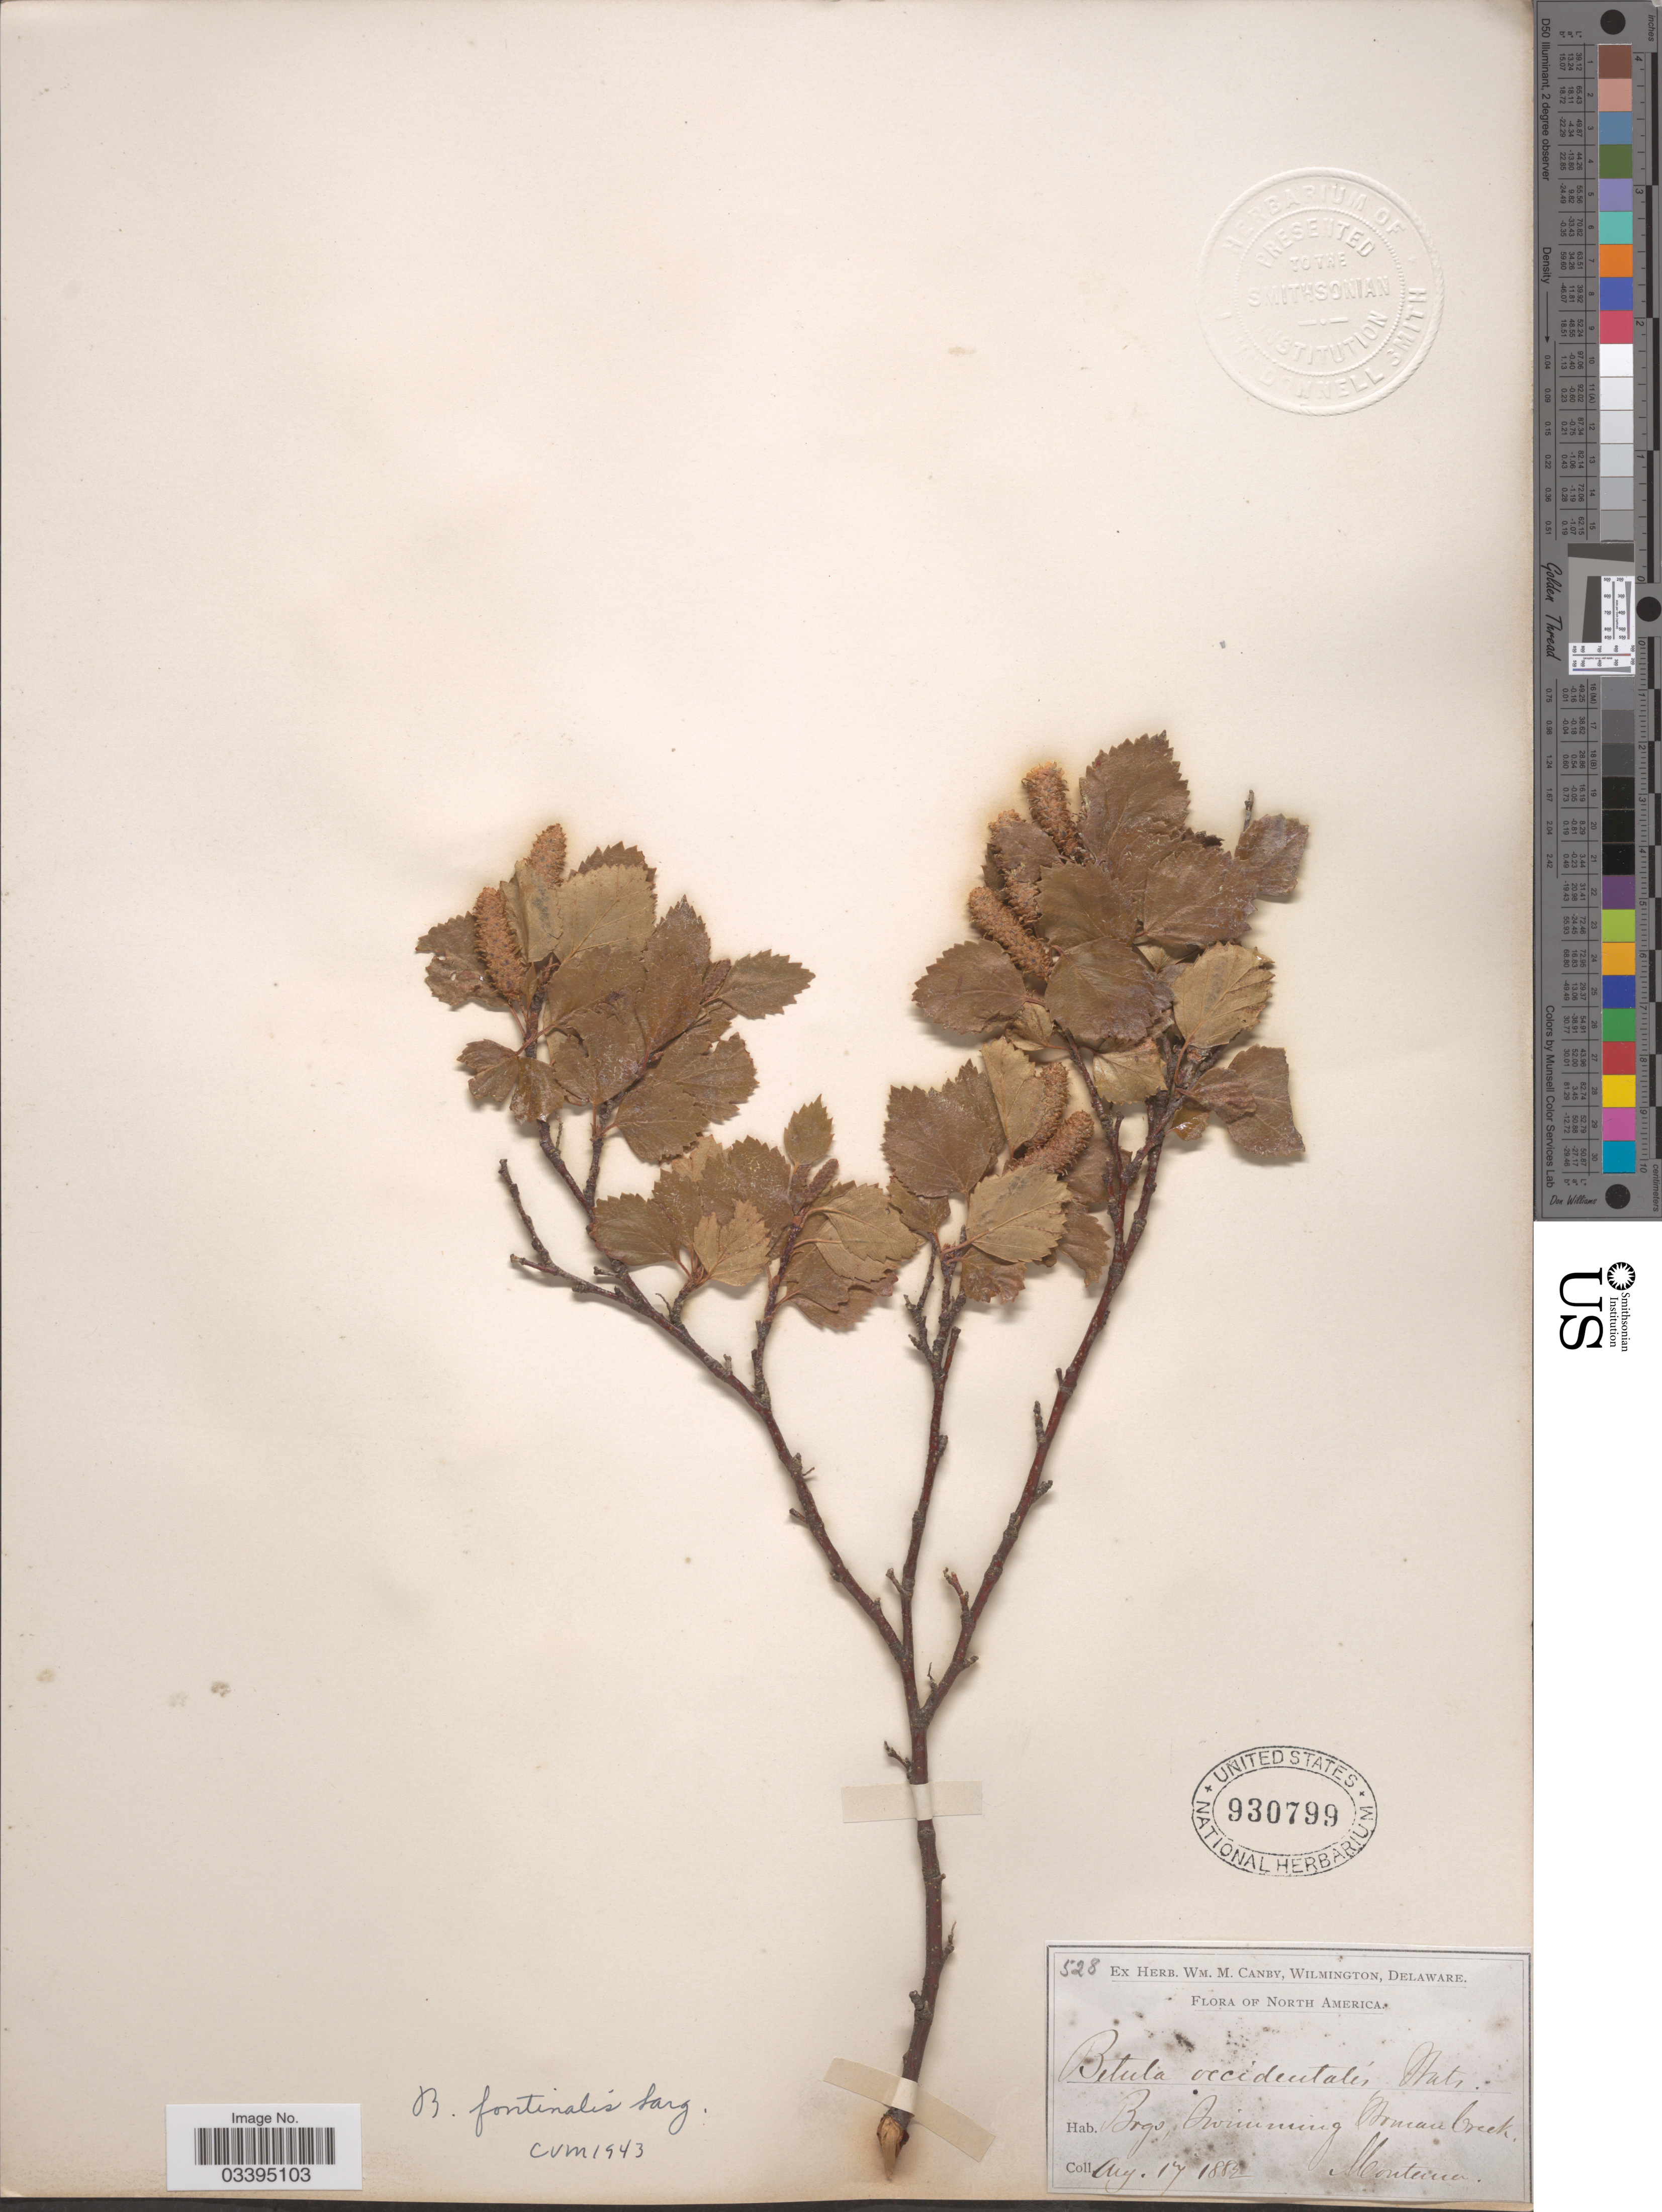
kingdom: Plantae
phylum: Tracheophyta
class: Magnoliopsida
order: Fagales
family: Betulaceae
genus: Betula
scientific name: Betula fontinalis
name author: Sarg.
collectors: ex herb. W.M. Canby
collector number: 528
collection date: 1882-08-17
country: United States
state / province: Montana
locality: Bogs. Swimming Woman Creek.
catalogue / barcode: US 930799